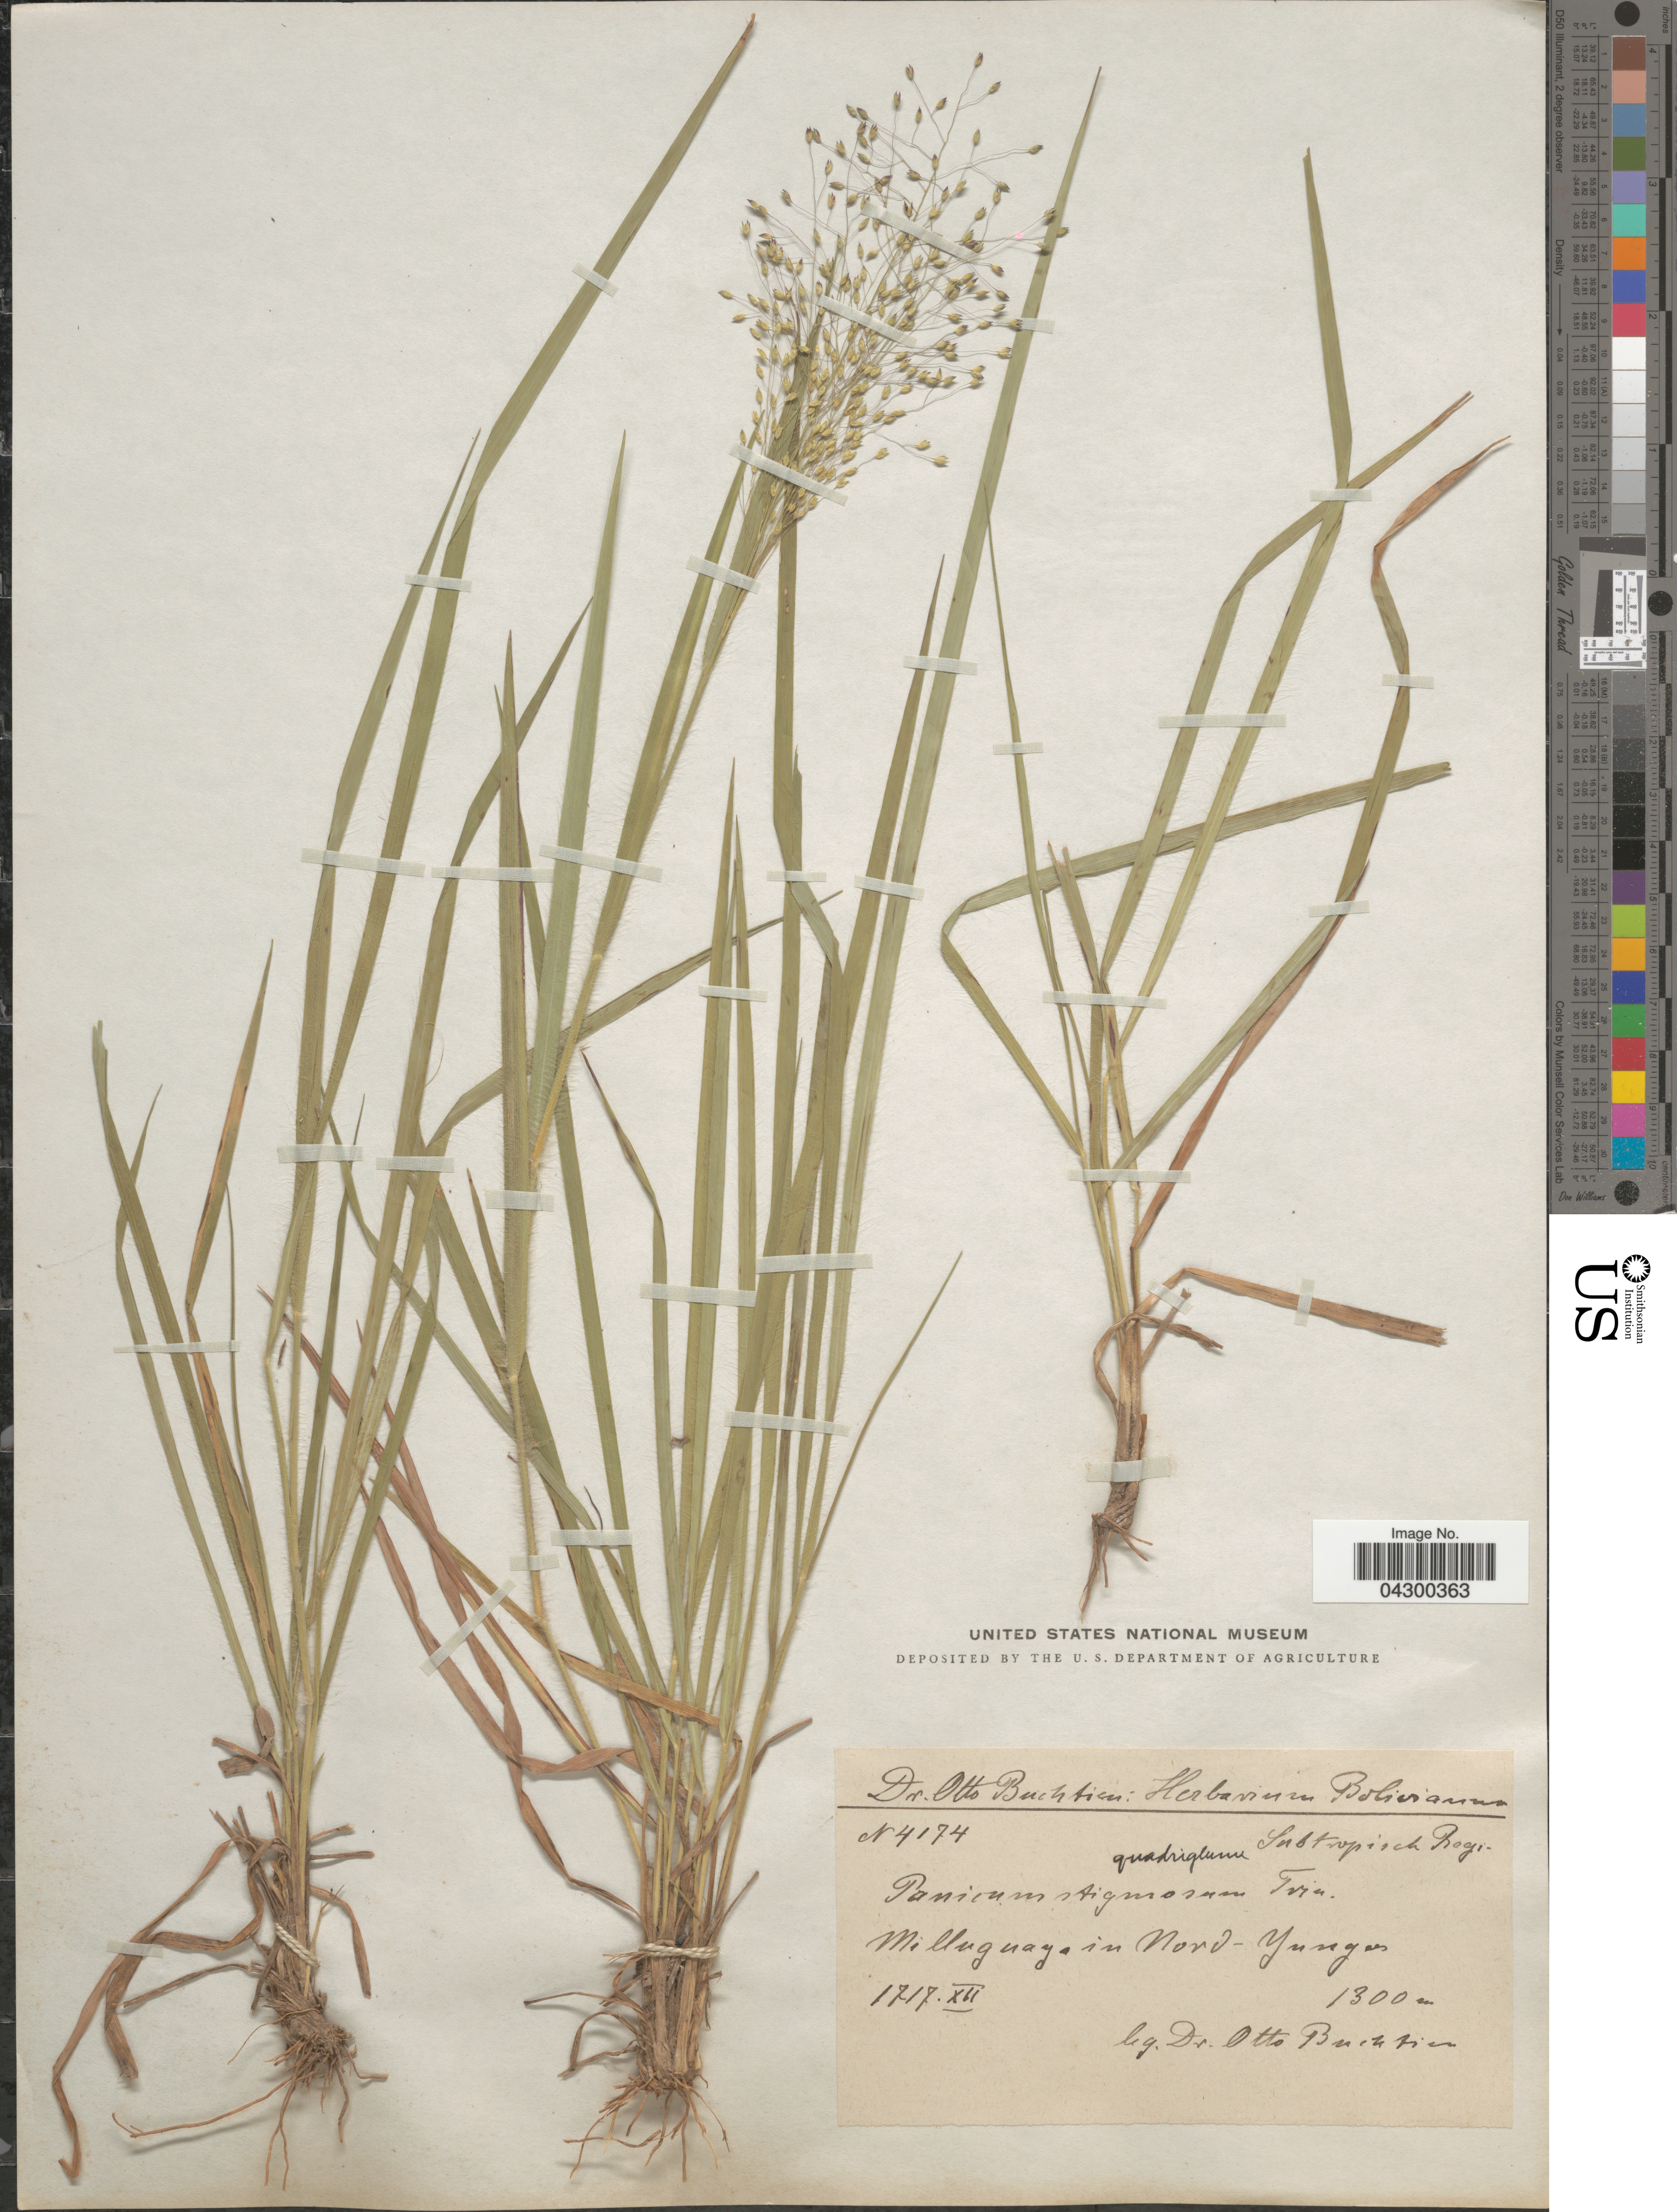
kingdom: Plantae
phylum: Tracheophyta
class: Liliopsida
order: Poales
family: Poaceae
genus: Panicum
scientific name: Panicum quadriglume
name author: (Döll) Hitchc.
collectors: O. Buchtien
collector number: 4174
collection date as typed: Transcribed d/m/y: /12/1717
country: Bolivia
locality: Subtropisch Regi. Milluguaya in Nord-Yungas.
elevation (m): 1300